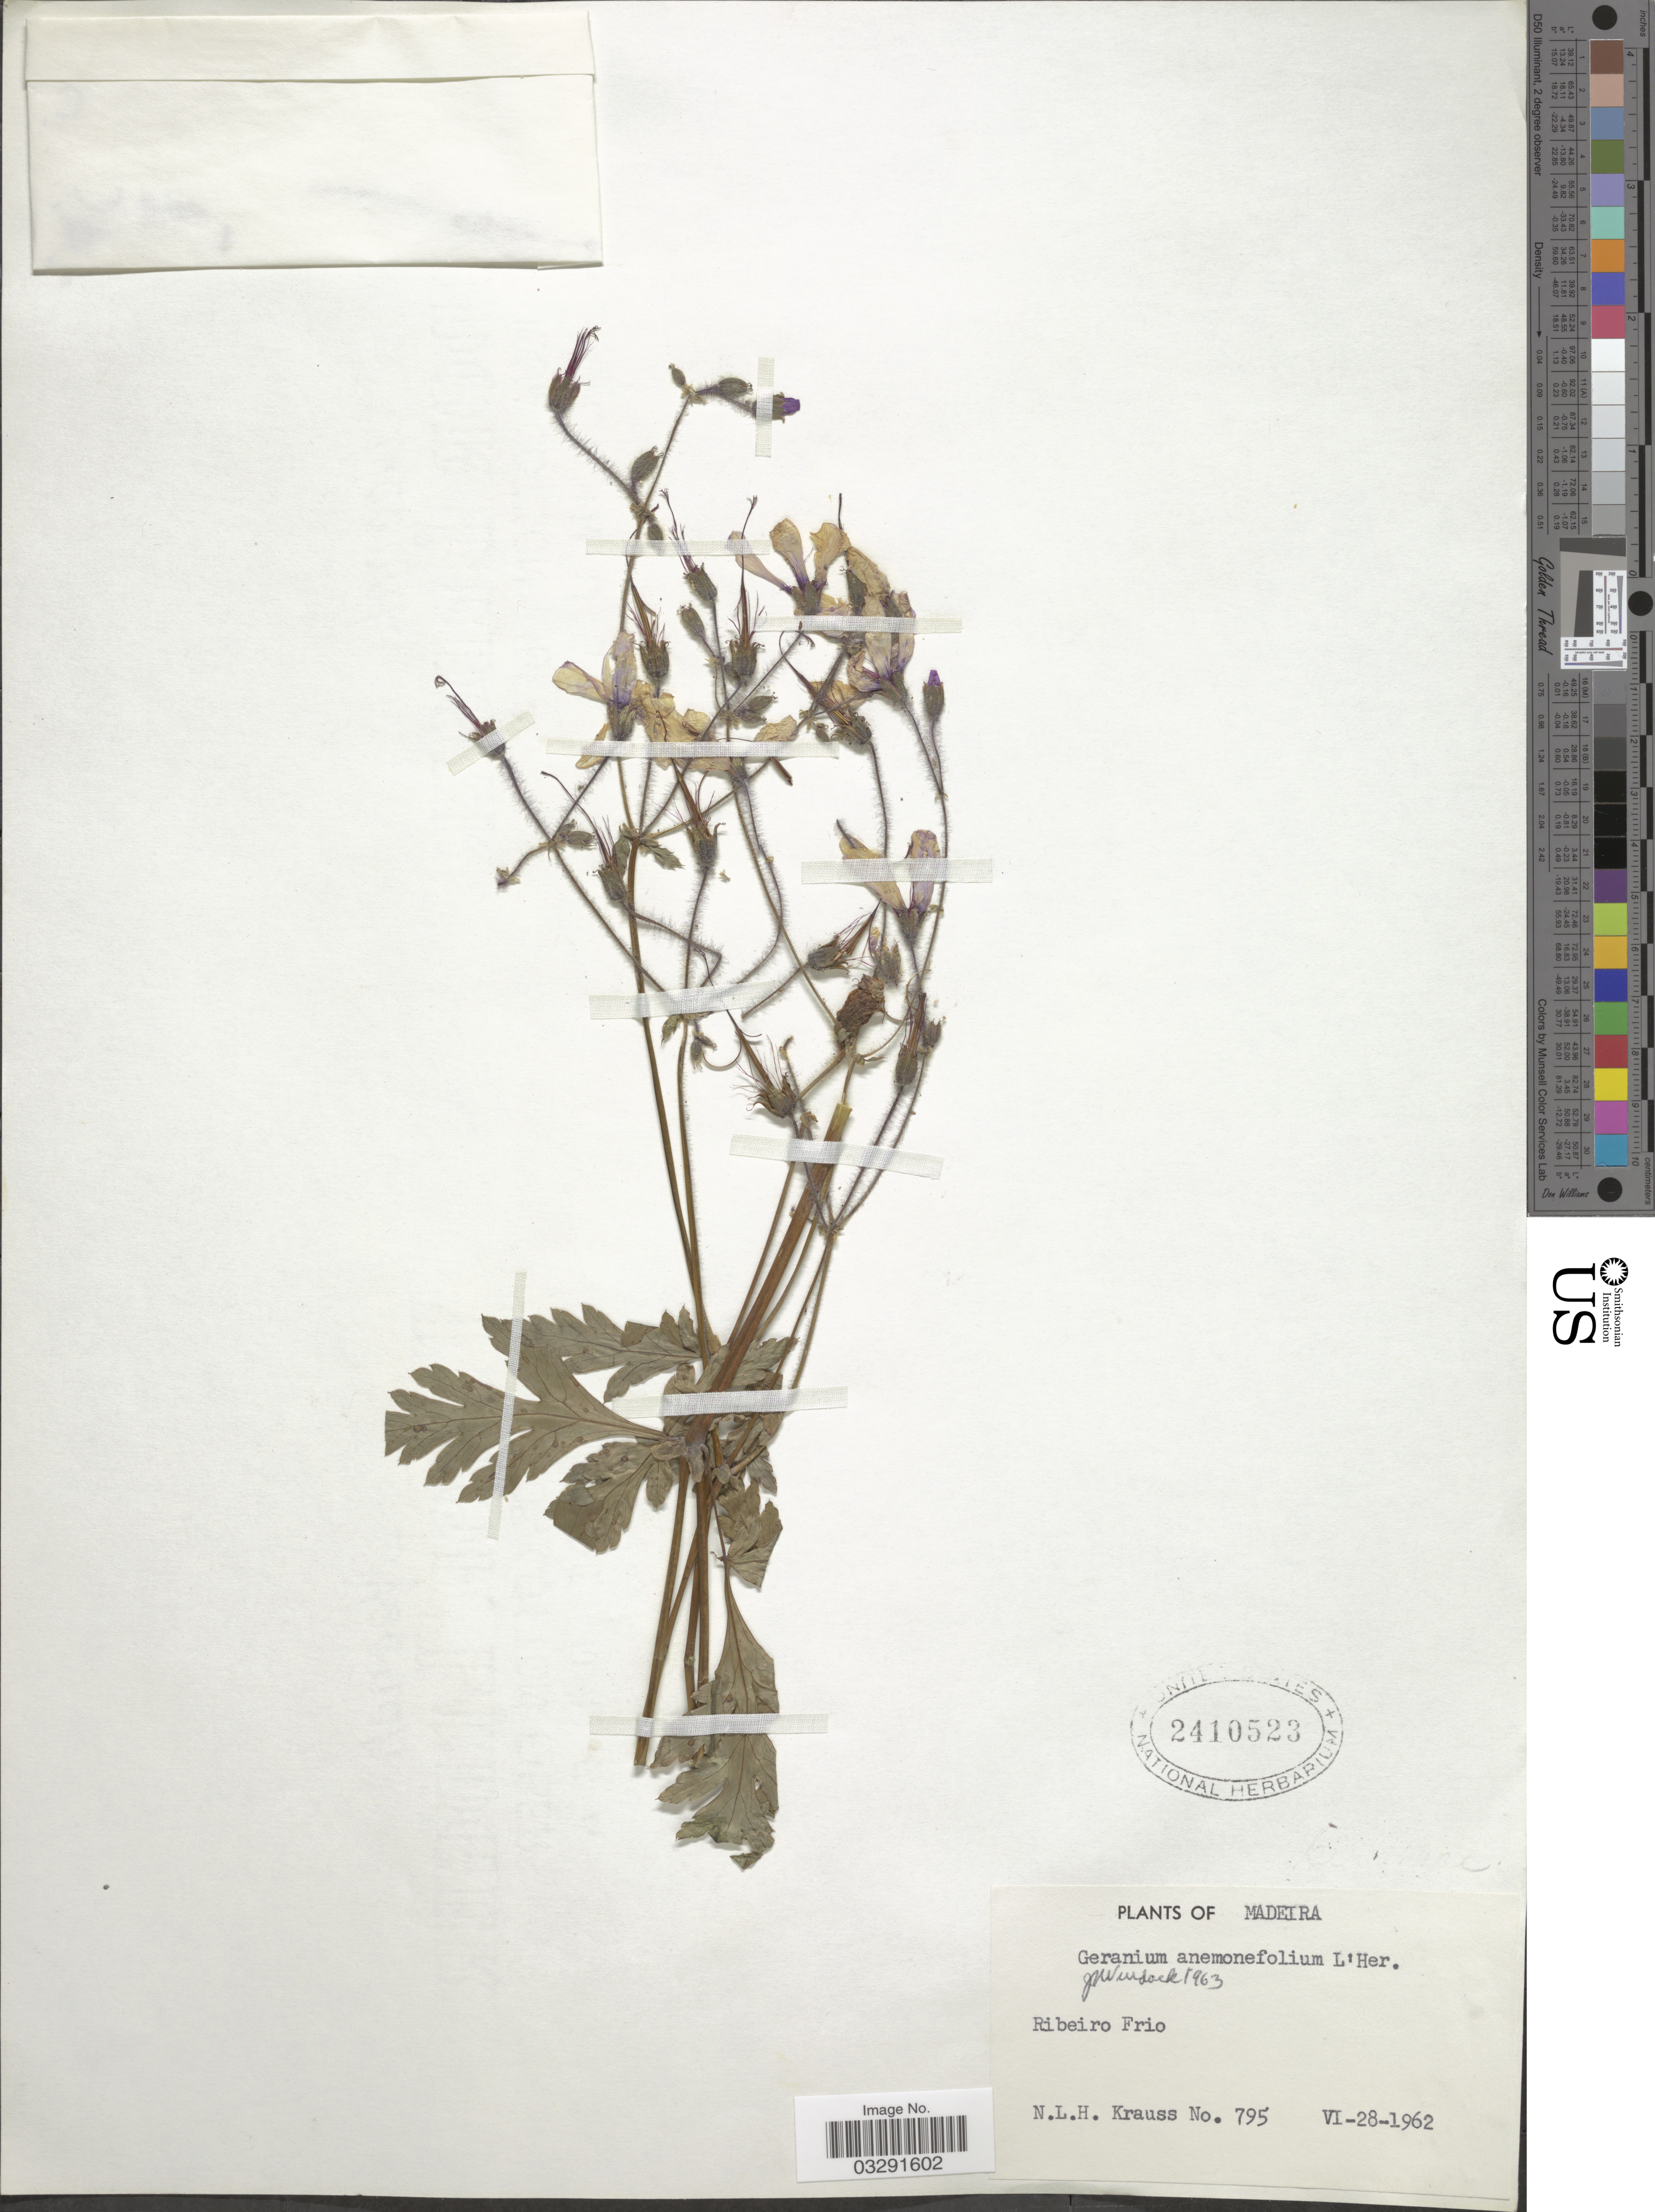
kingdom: Plantae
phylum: Tracheophyta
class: Magnoliopsida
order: Geraniales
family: Geraniaceae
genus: Geranium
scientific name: Geranium anemonifolium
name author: L'Hér.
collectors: N. Krauss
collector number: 795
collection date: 1962-06-28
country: Portugal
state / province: Madeira (Aut. Reg.)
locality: Ribeiro Frio.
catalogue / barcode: US 2410523